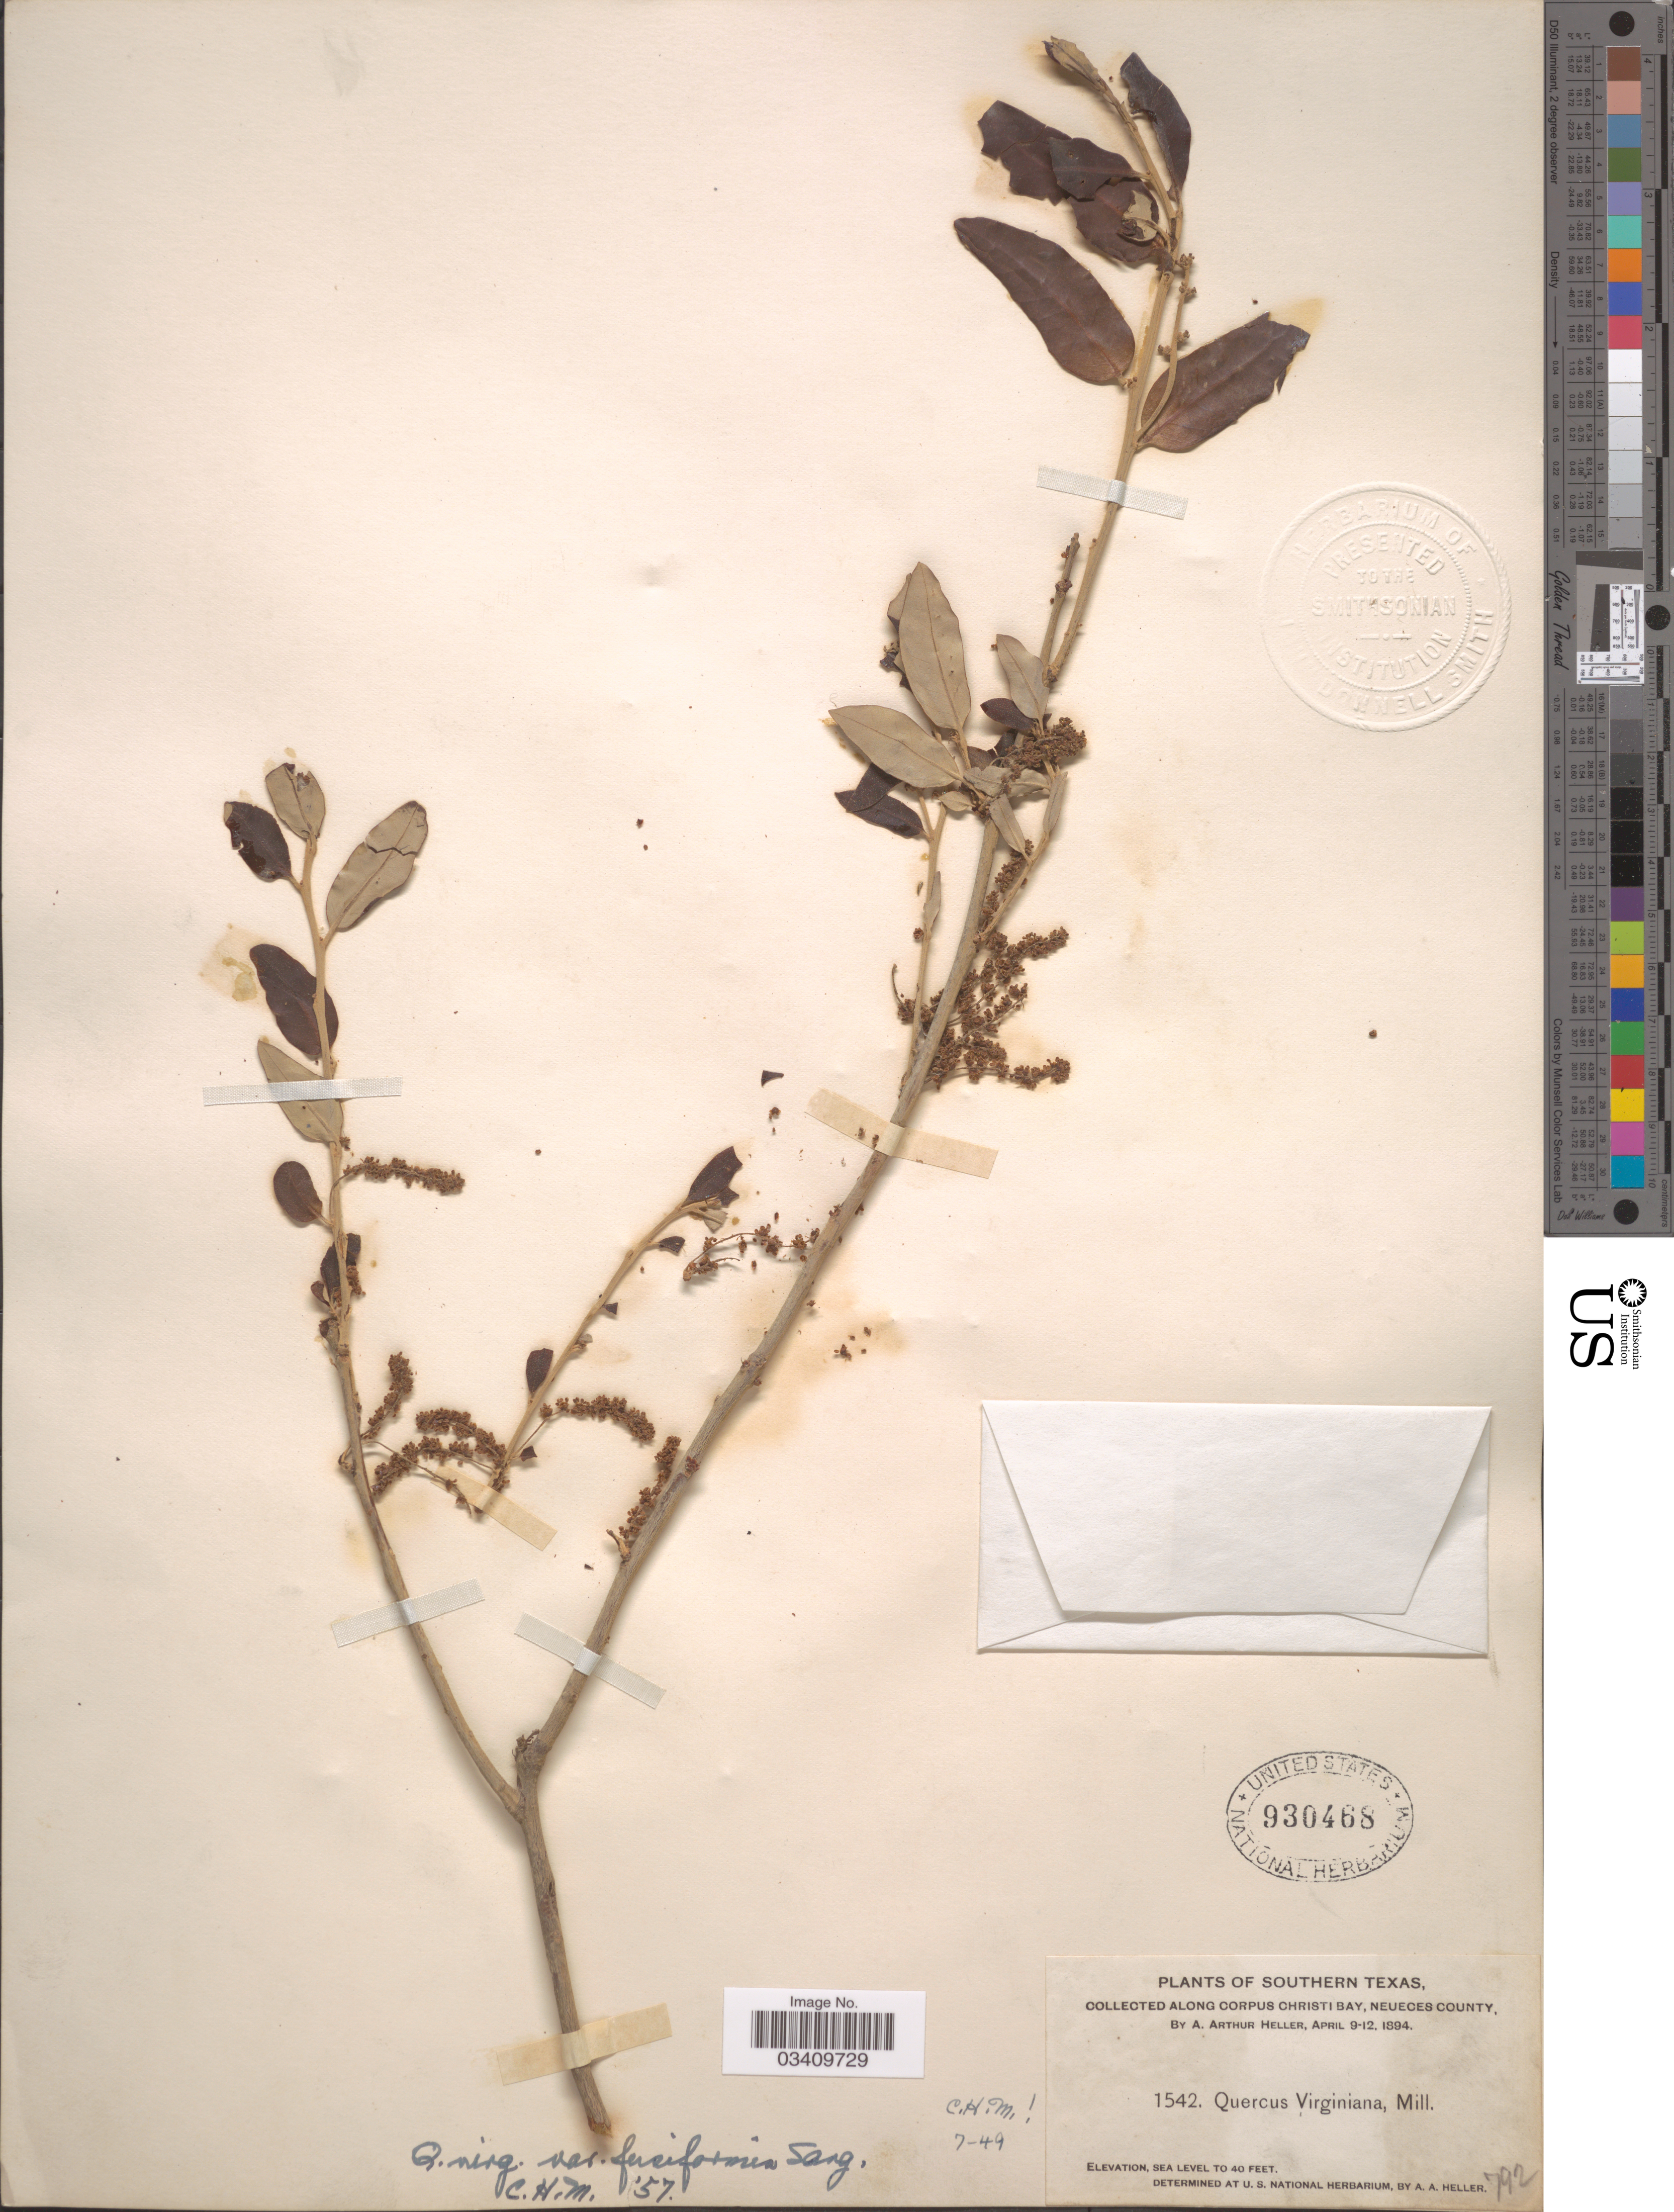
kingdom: Plantae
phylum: Tracheophyta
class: Magnoliopsida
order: Fagales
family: Fagaceae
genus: Quercus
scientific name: Quercus virginiana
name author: Mill.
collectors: A. A. Heller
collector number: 1542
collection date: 1894-04-09/1894-04-12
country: United States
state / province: Texas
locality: Southern Texas. Along Corpus Christi Bay, Neueces County.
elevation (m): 0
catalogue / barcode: US 930468